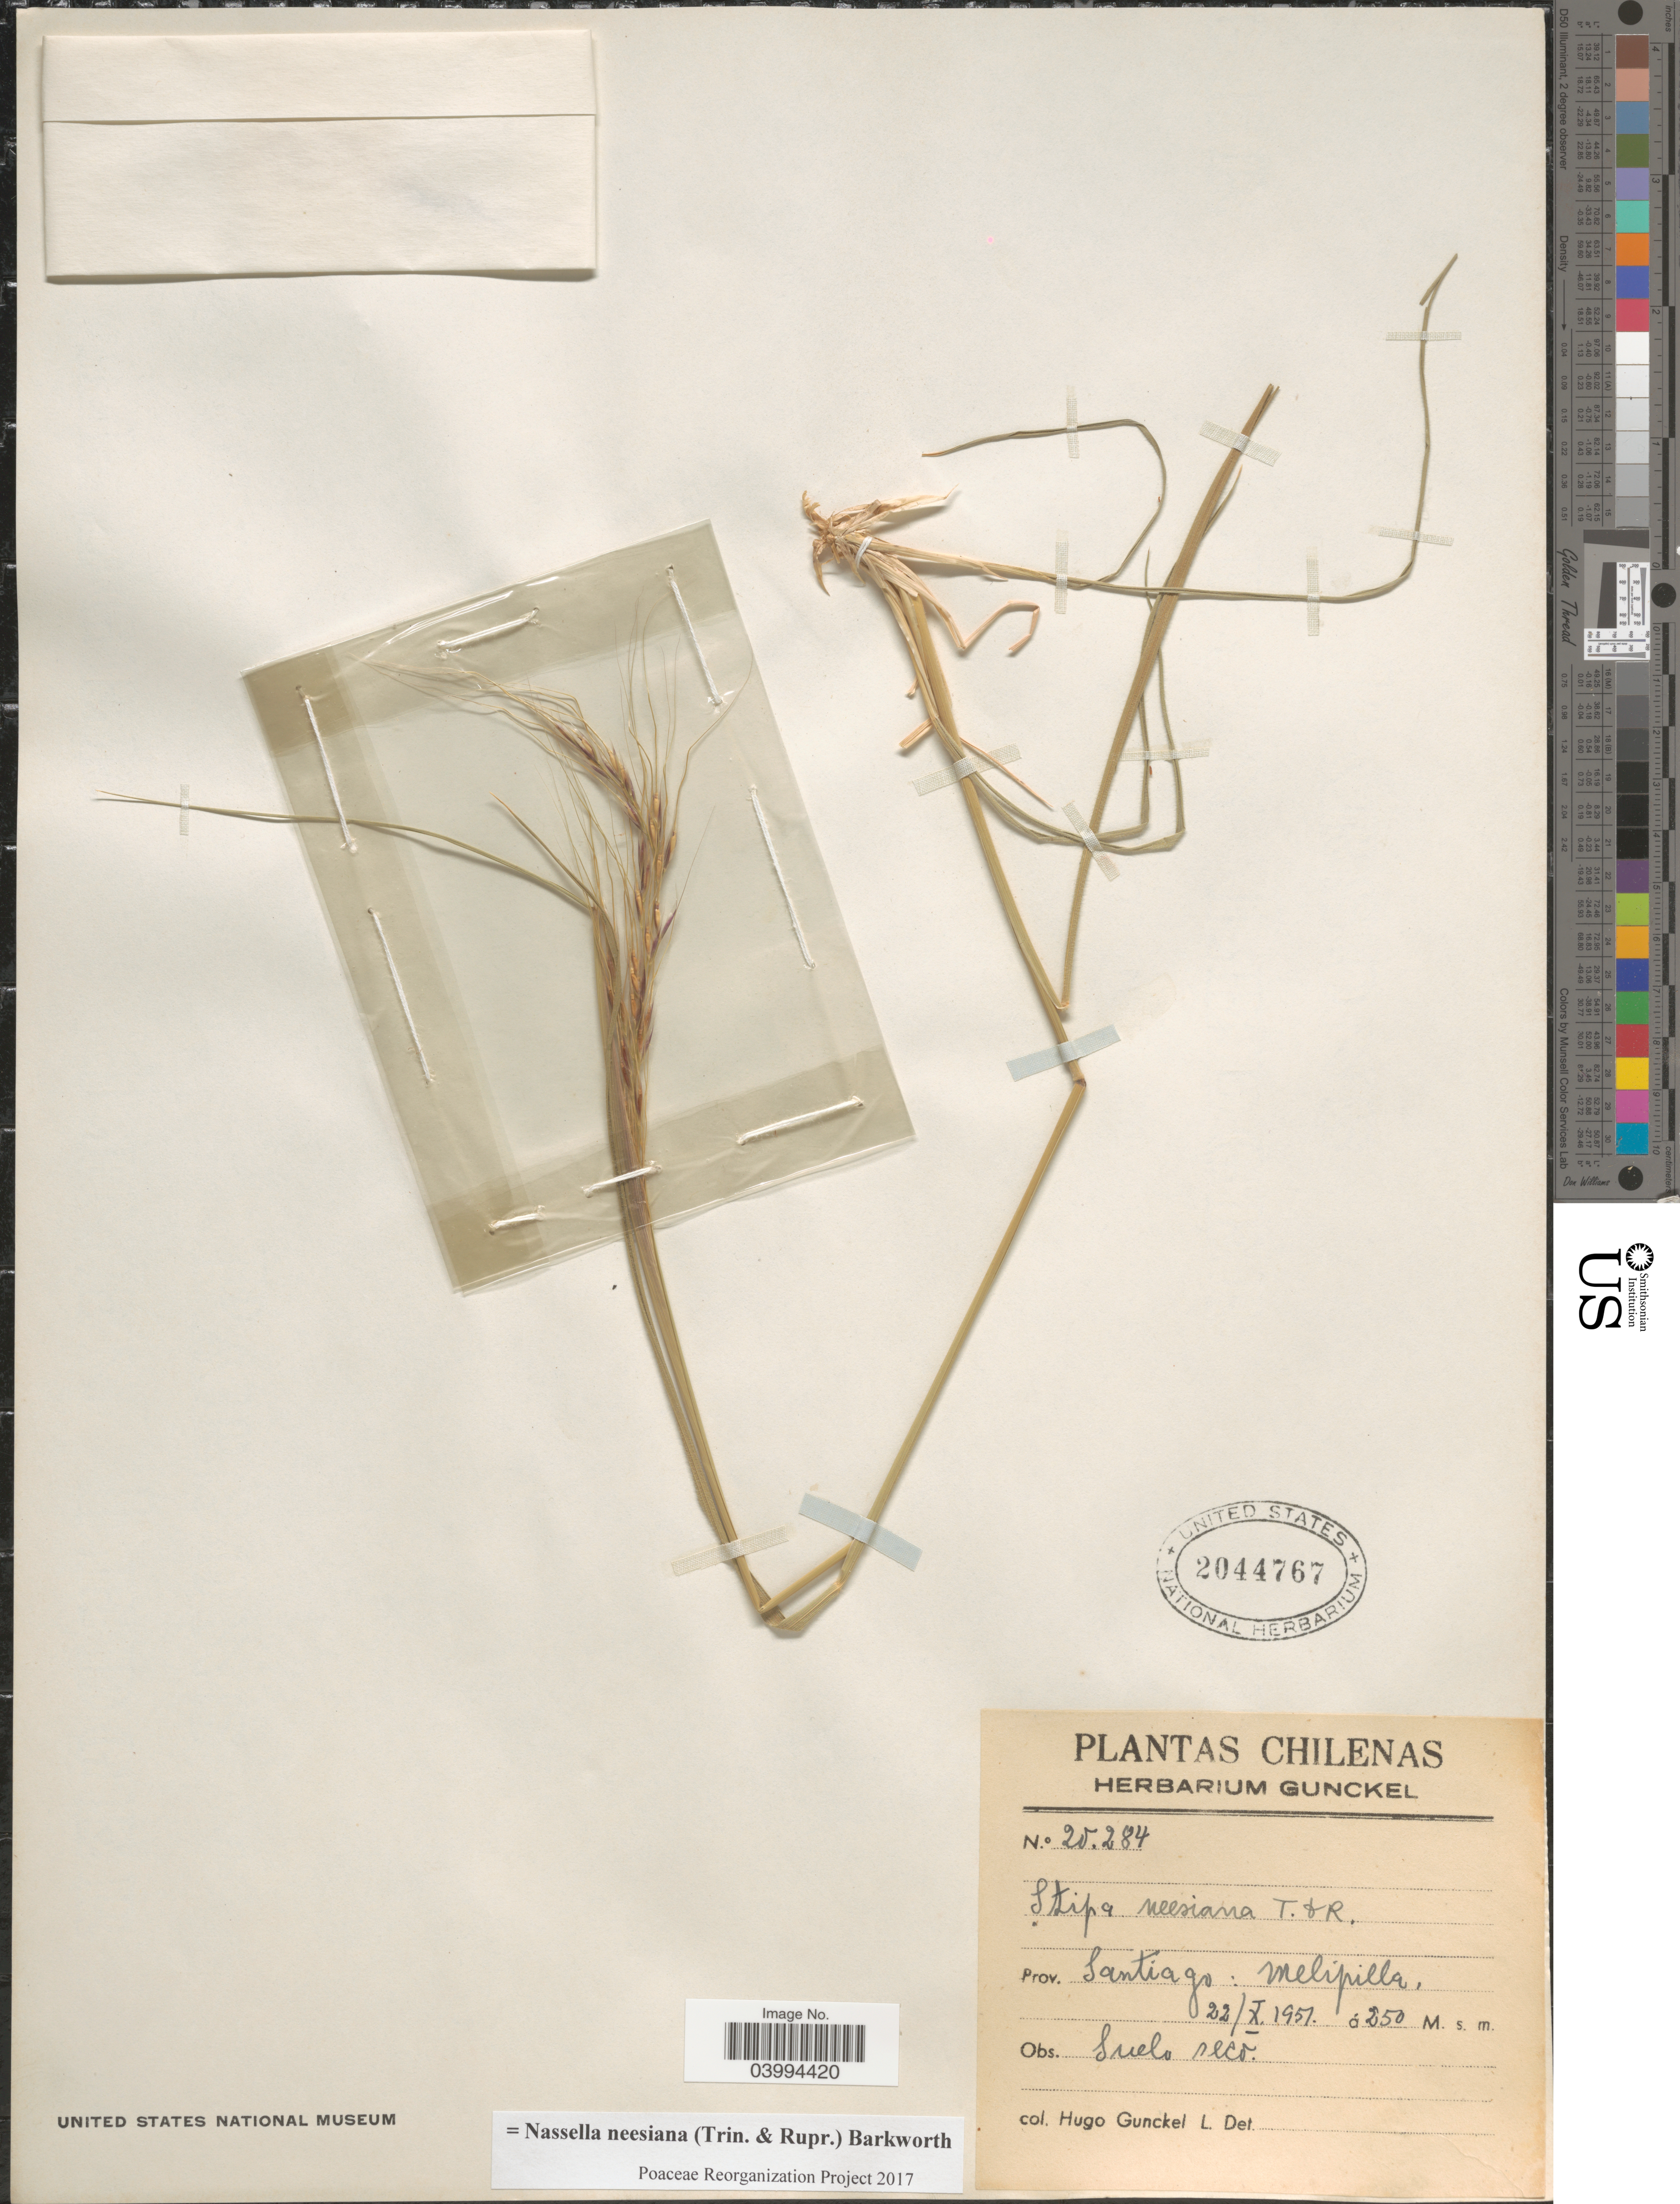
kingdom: Plantae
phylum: Tracheophyta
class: Liliopsida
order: Poales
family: Poaceae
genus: Nassella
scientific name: Nassella neesiana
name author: (Trin. & Rupr.) Barkworth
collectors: H. Gunckel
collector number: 20284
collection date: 1951-10-22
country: Chile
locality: Prov. Santiago: Melipilla.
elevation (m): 250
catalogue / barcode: US 2044767